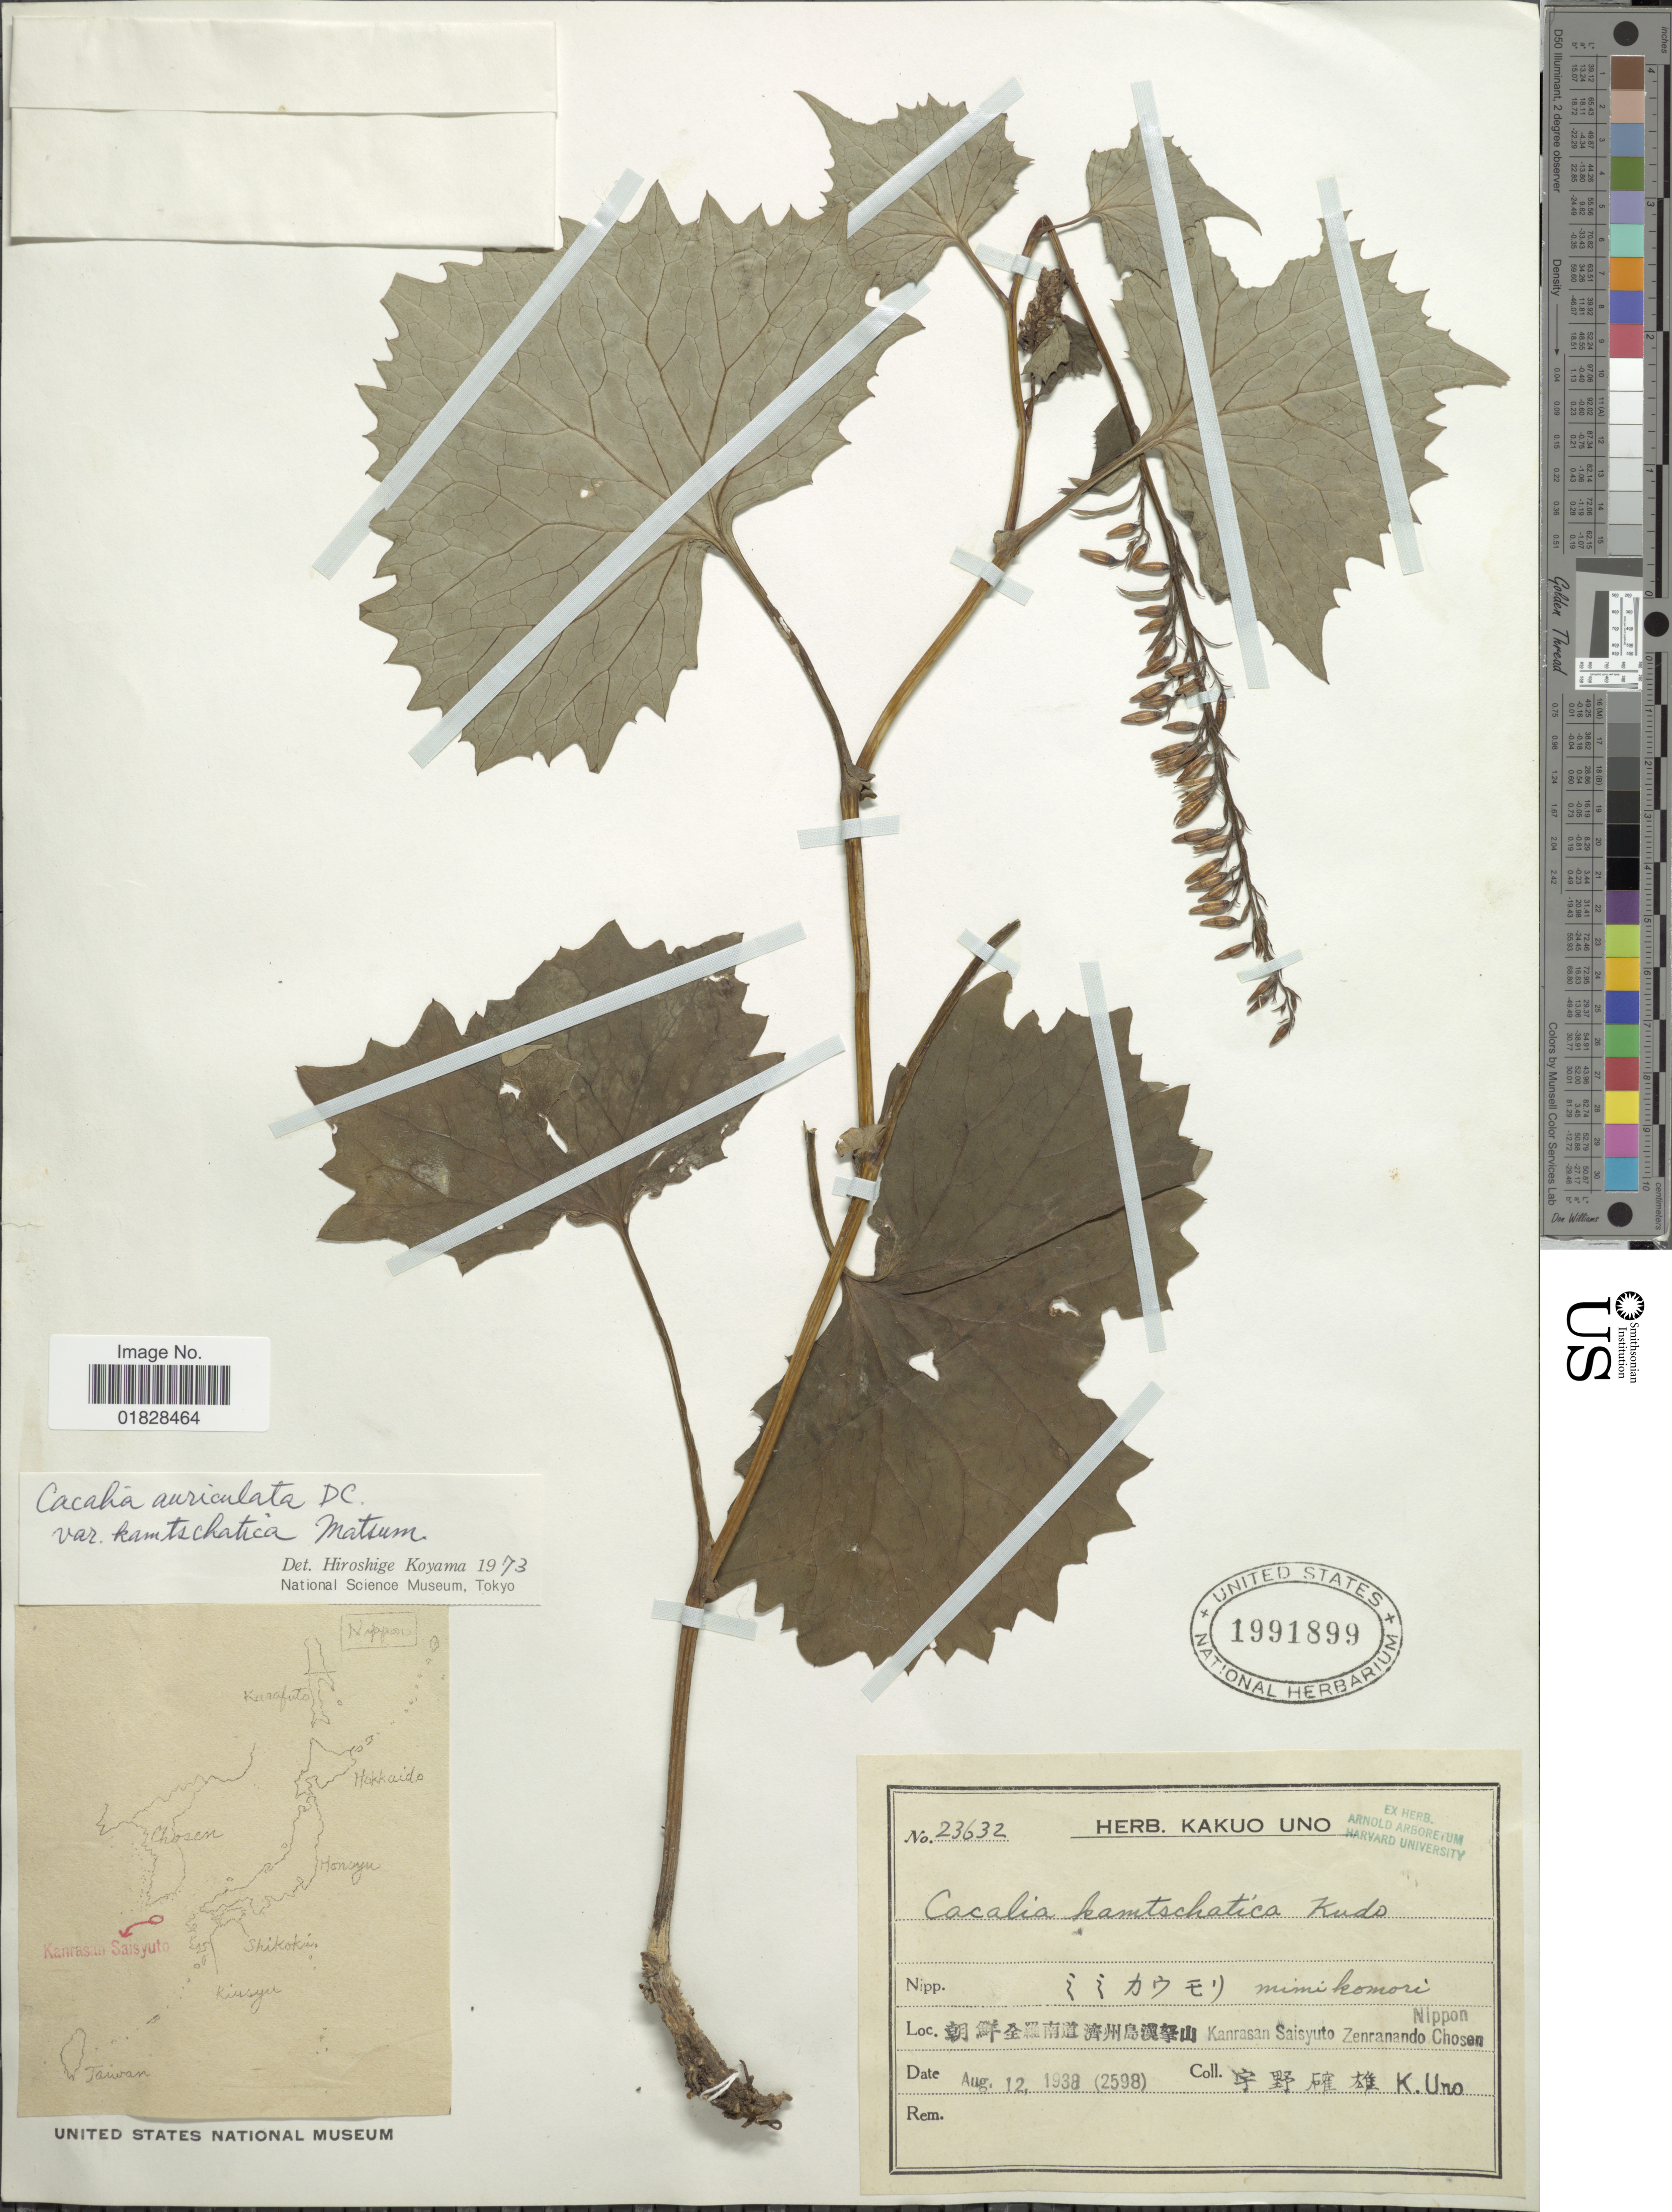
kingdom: Plantae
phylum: Tracheophyta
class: Magnoliopsida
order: Asterales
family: Asteraceae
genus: Parasenecio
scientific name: Parasenecio auriculatus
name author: (DC.) H. Koyama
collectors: K. Uno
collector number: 23632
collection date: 1938-08-12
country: Japan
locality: X Kanrasan Saisyuto Zenranando Nippon Chosen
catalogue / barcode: US 1991899